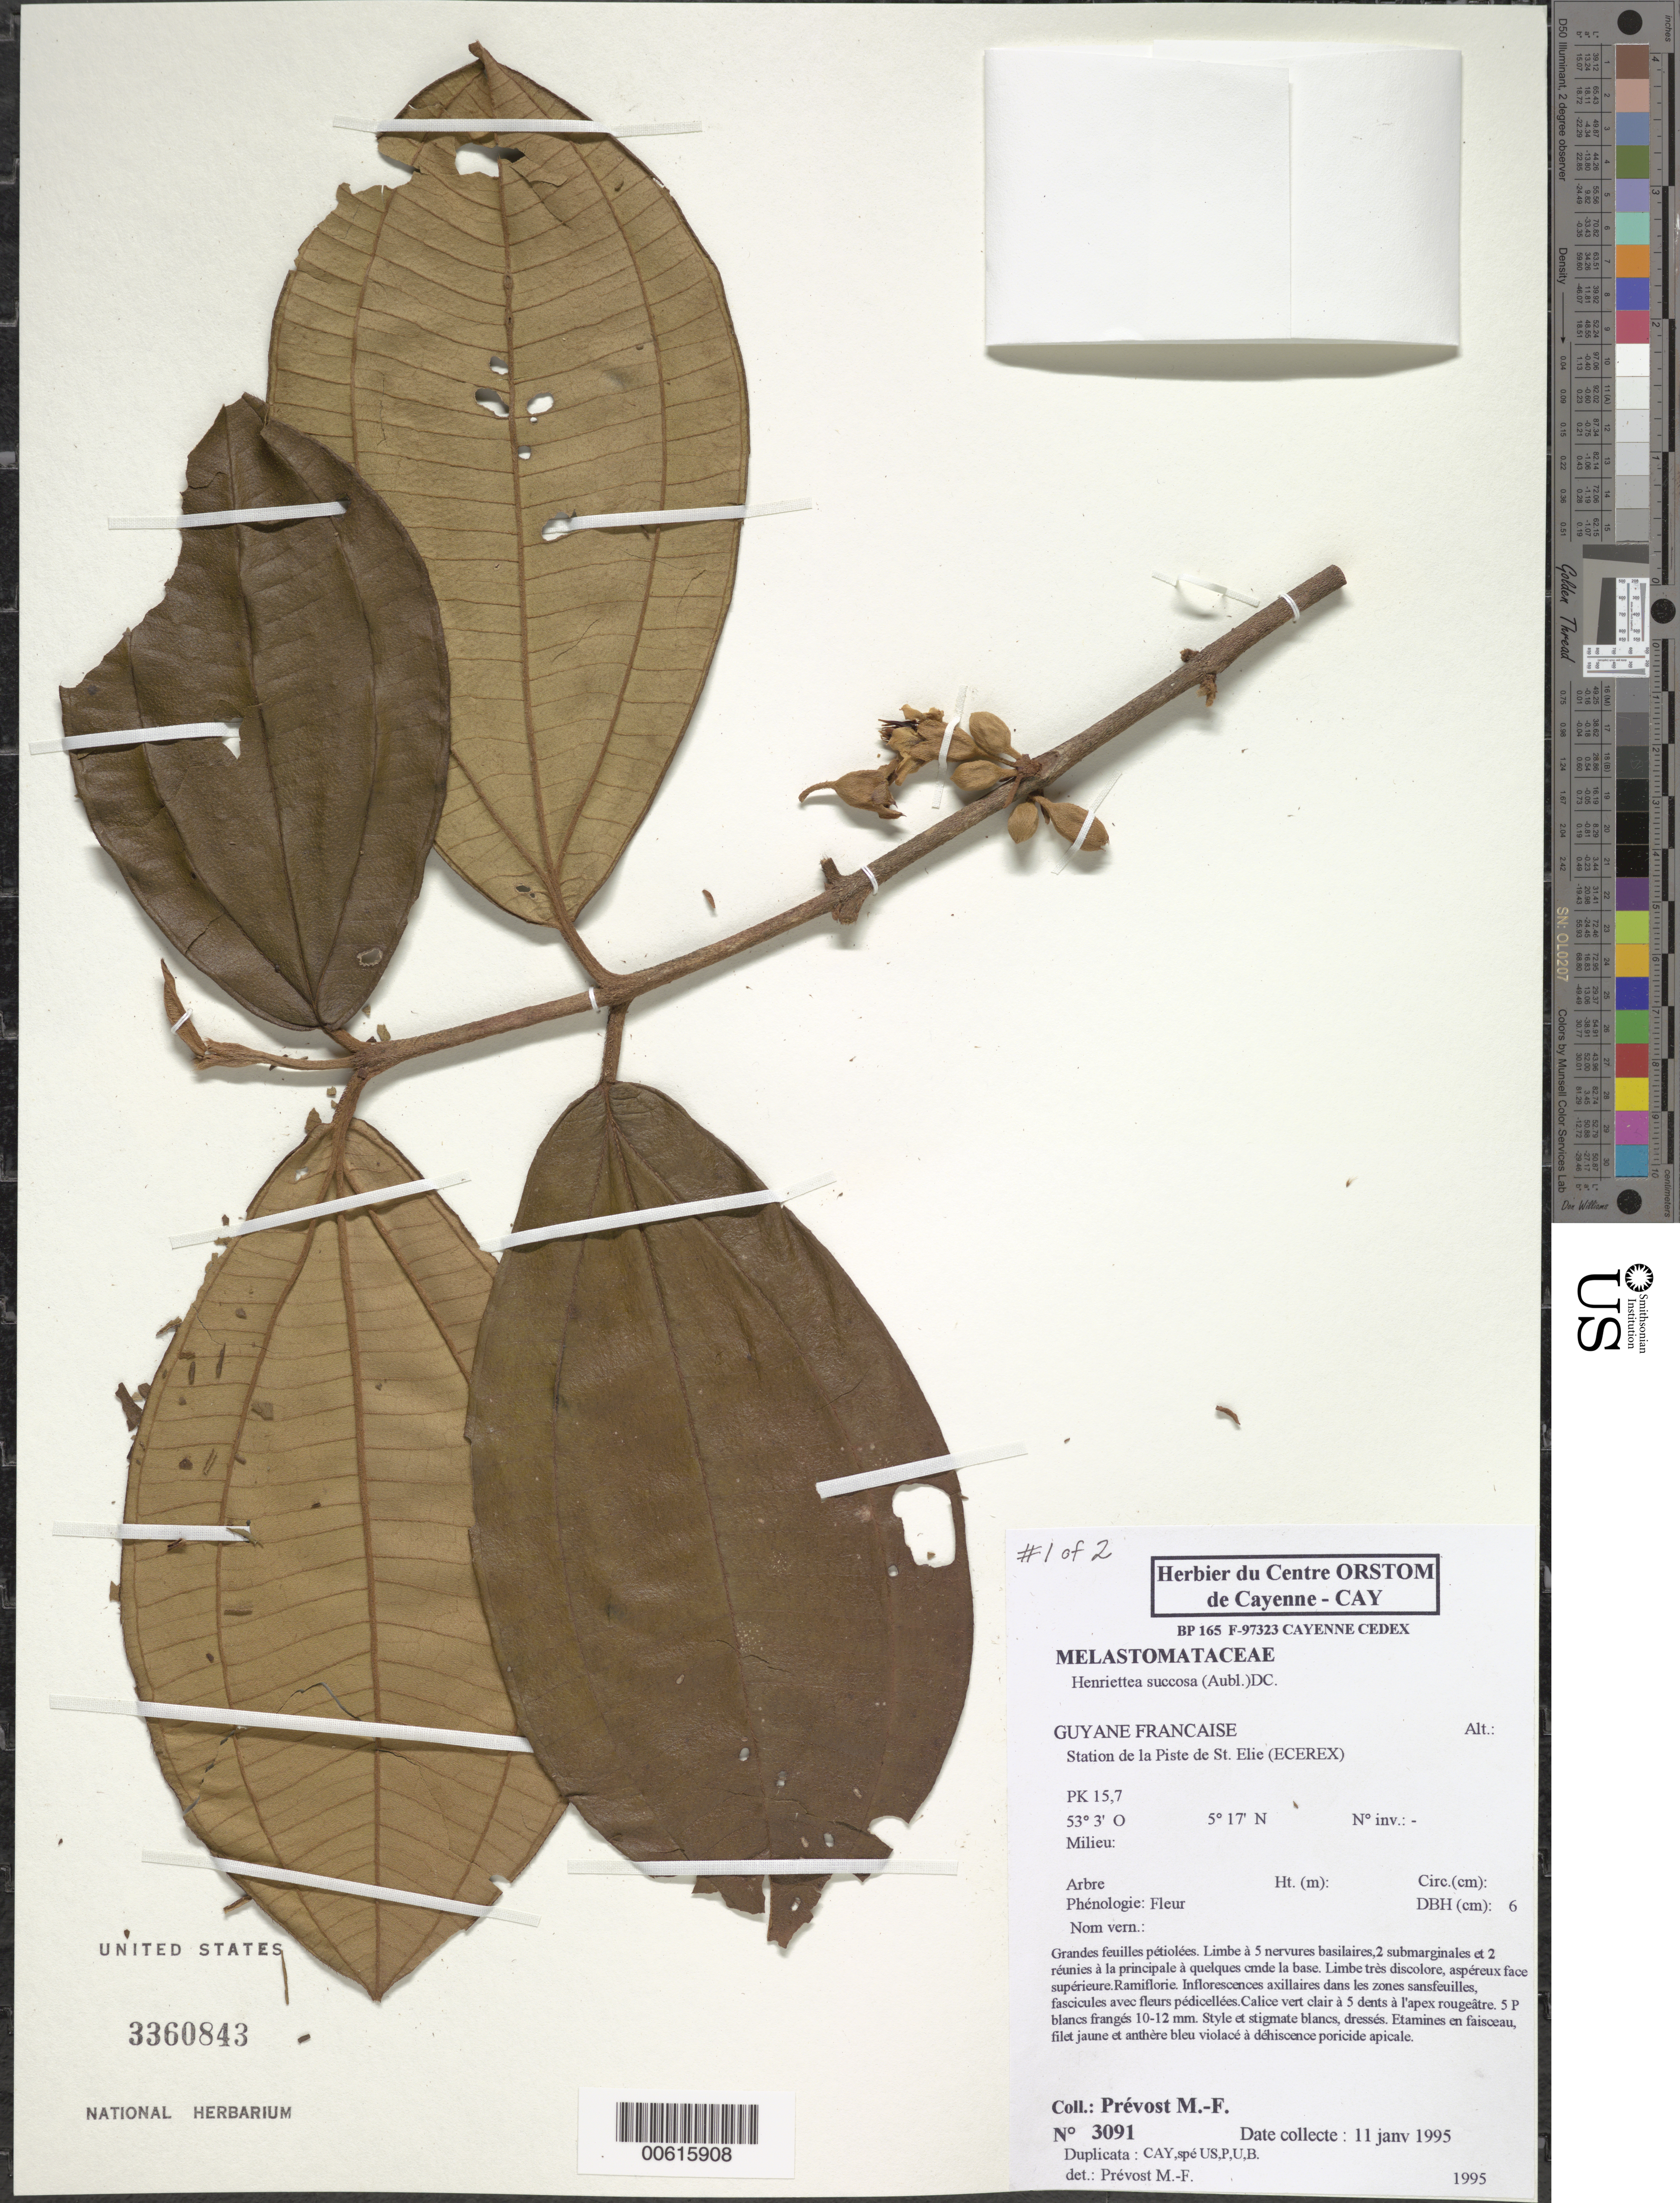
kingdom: Plantae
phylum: Tracheophyta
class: Magnoliopsida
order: Myrtales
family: Melastomataceae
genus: Henriettea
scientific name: Henriettea succosa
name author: (Aubl.) DC.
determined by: Prévost, M.-F.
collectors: M.-F. Prévost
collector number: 3091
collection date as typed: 11-Jan-95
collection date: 1995-01-11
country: French Guiana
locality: Piste de Saint-Élie, Station ECEREX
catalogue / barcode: US 3360843